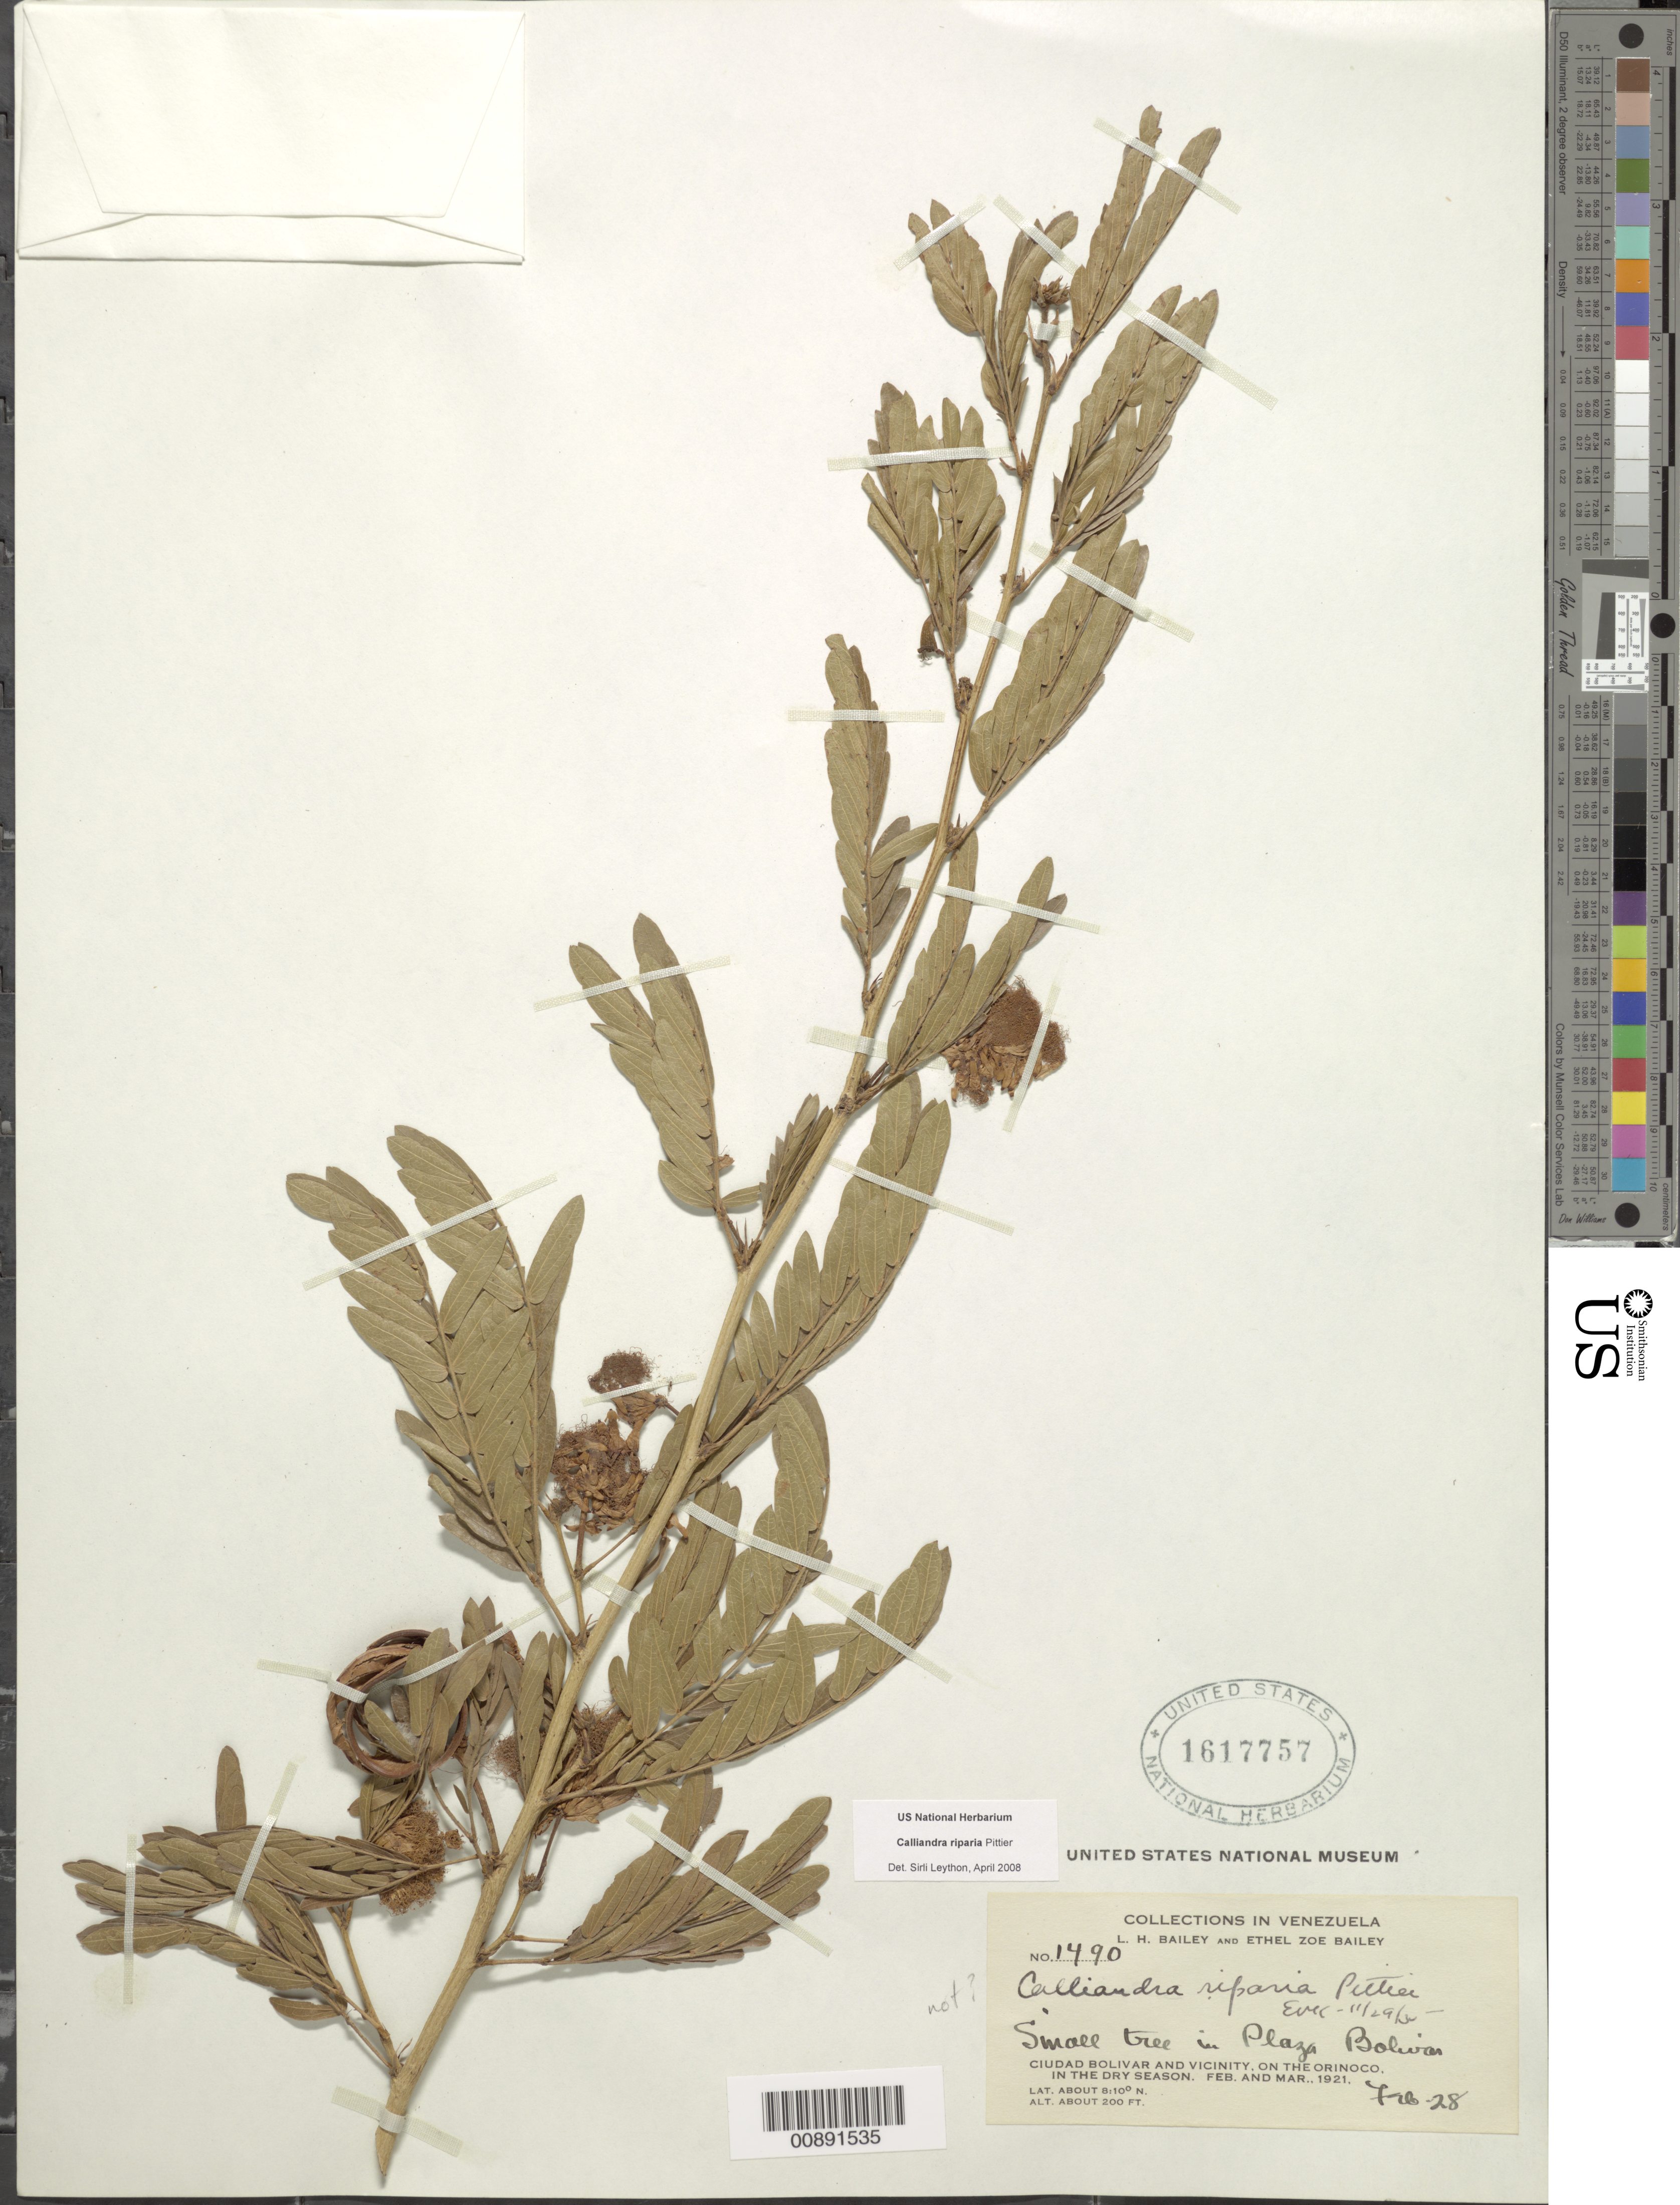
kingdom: Plantae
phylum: Tracheophyta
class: Magnoliopsida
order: Fabales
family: Fabaceae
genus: Calliandra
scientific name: Calliandra riparia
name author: Pittier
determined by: Leython, S.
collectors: L. H. Bailey & E. Z. Bailey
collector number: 1490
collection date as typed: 28-Feb-21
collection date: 1921-02-28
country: Venezuela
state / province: Bolívar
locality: Ciudad Bolívar and vicinity, Orinoco R., Plaza Bolívar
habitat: Dry season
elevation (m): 61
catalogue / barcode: US 1617757